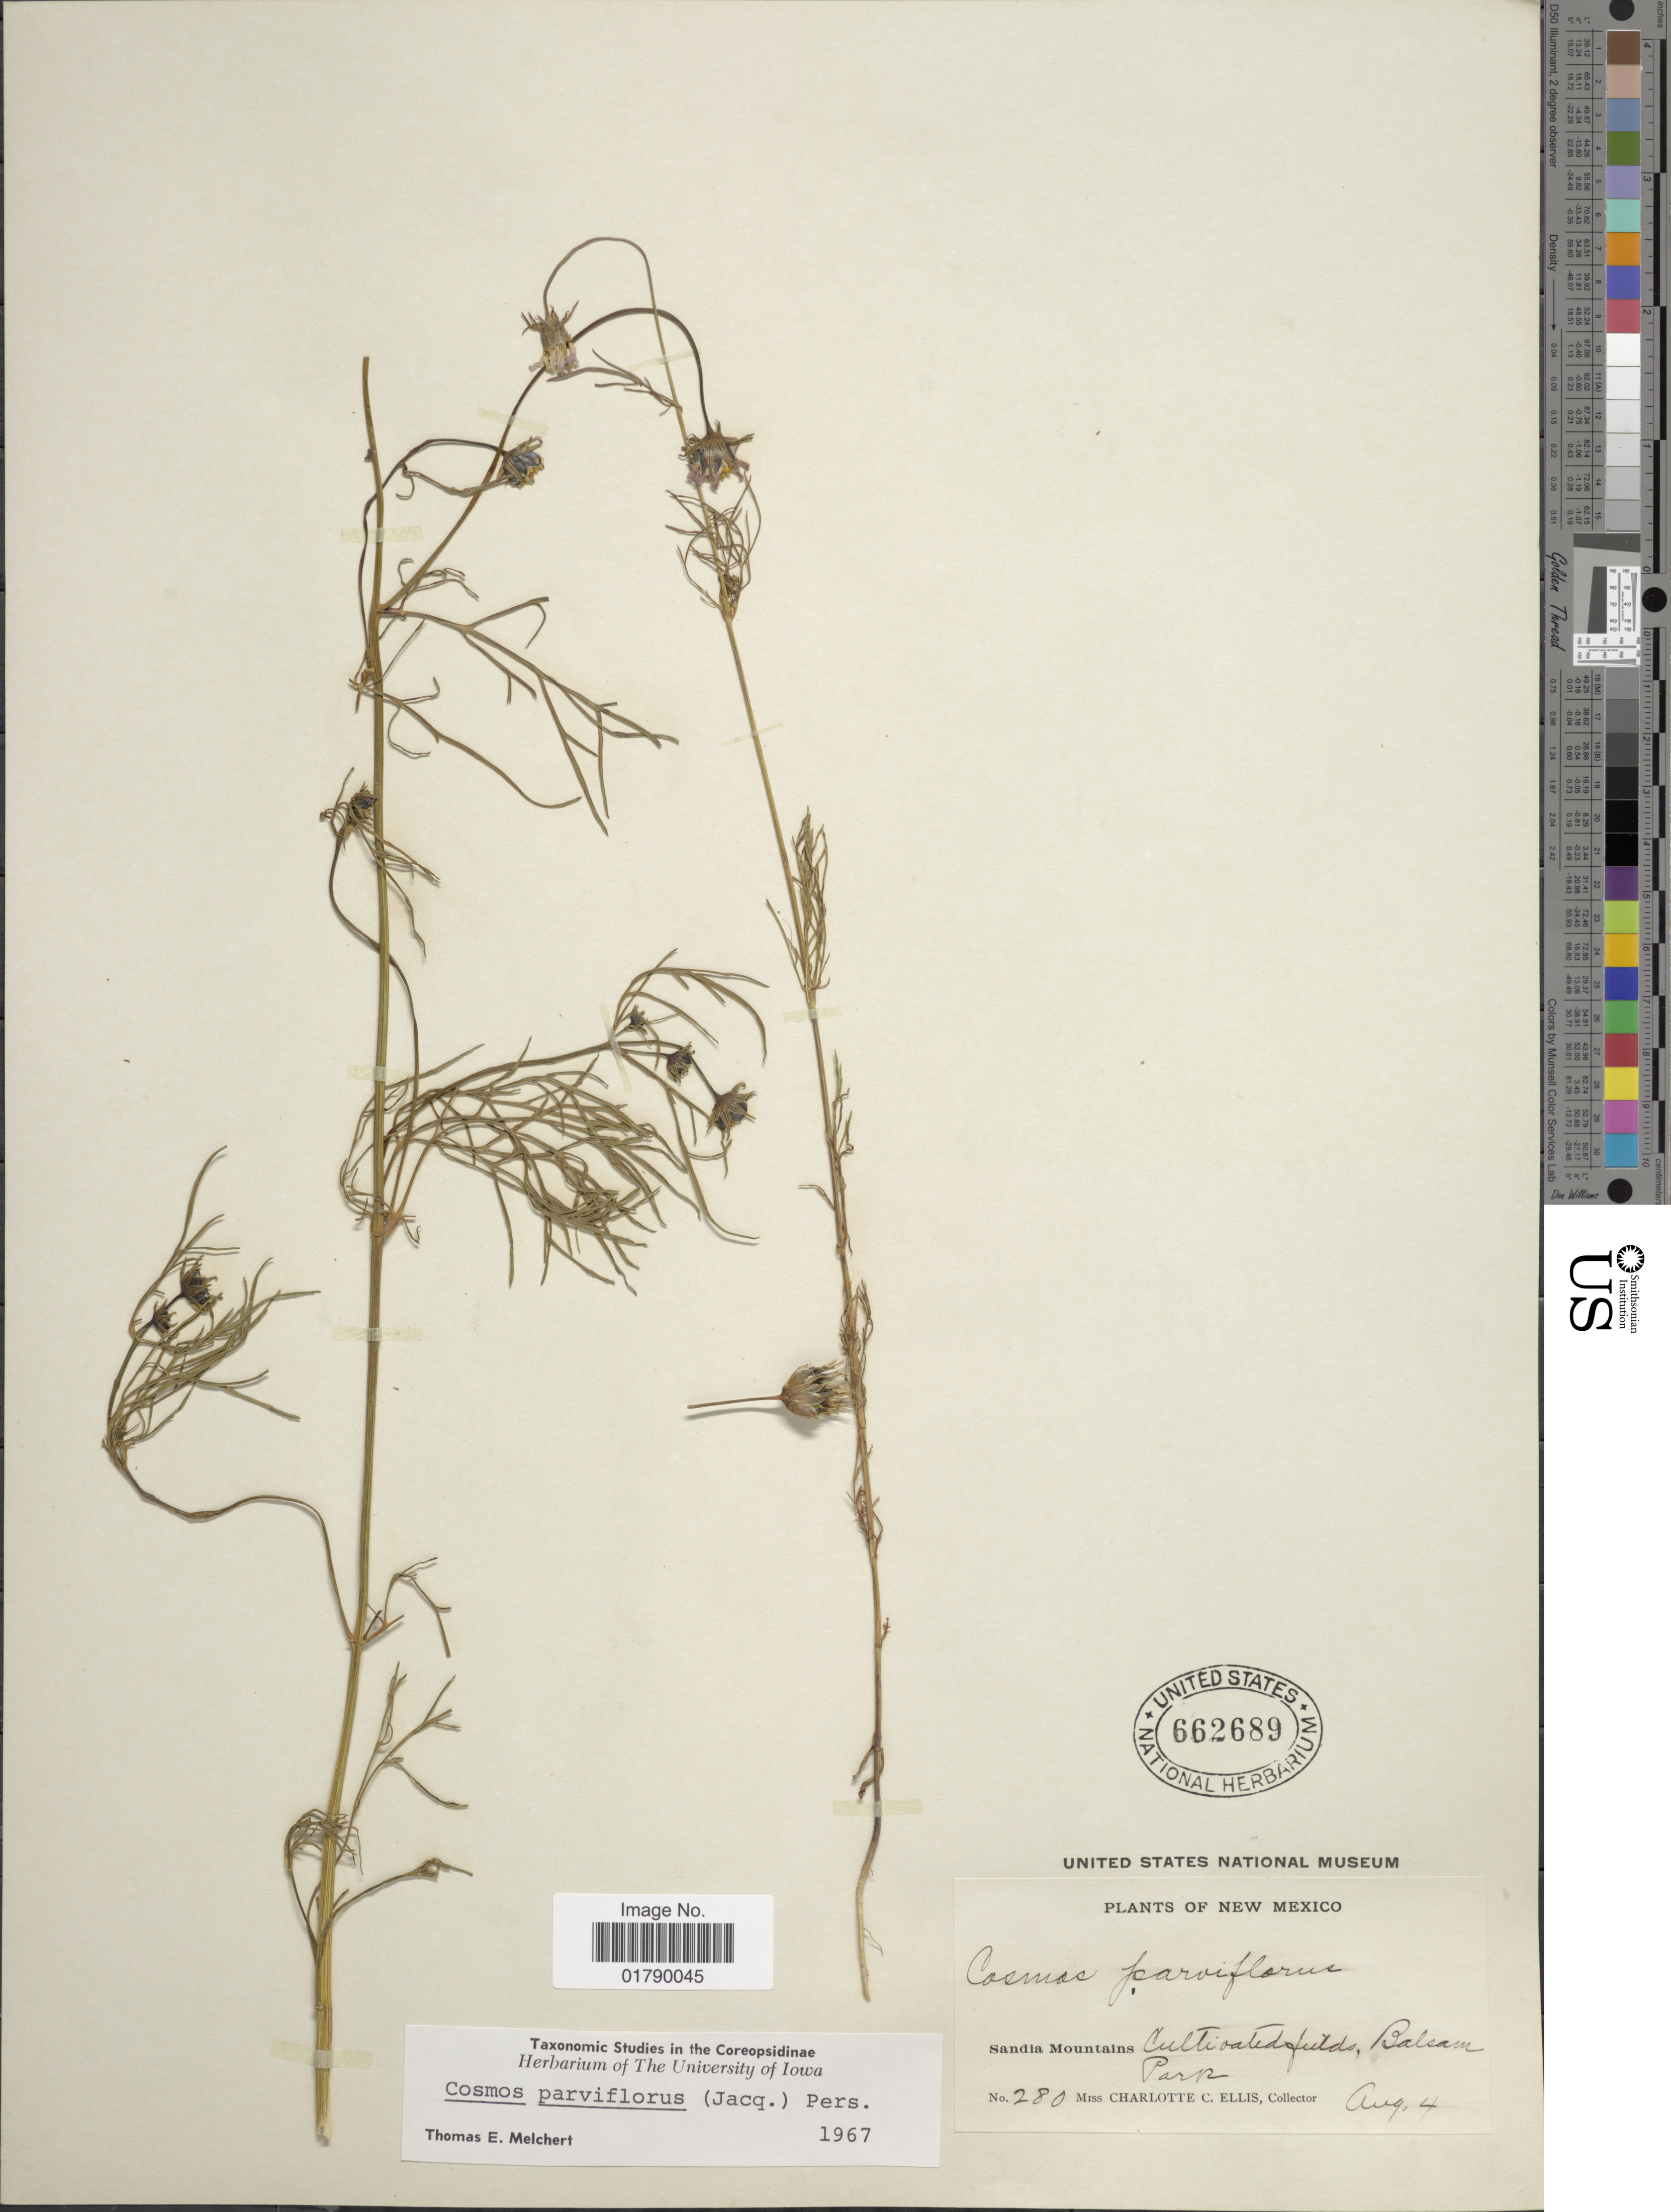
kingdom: Plantae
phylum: Tracheophyta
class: Magnoliopsida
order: Asterales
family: Asteraceae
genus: Cosmos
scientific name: Cosmos parviflorus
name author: (Jacq.) Pers.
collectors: C. C. Ellis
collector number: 280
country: United States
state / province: New Mexico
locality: Sandia Mountains, Balsam park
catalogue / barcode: US 662689